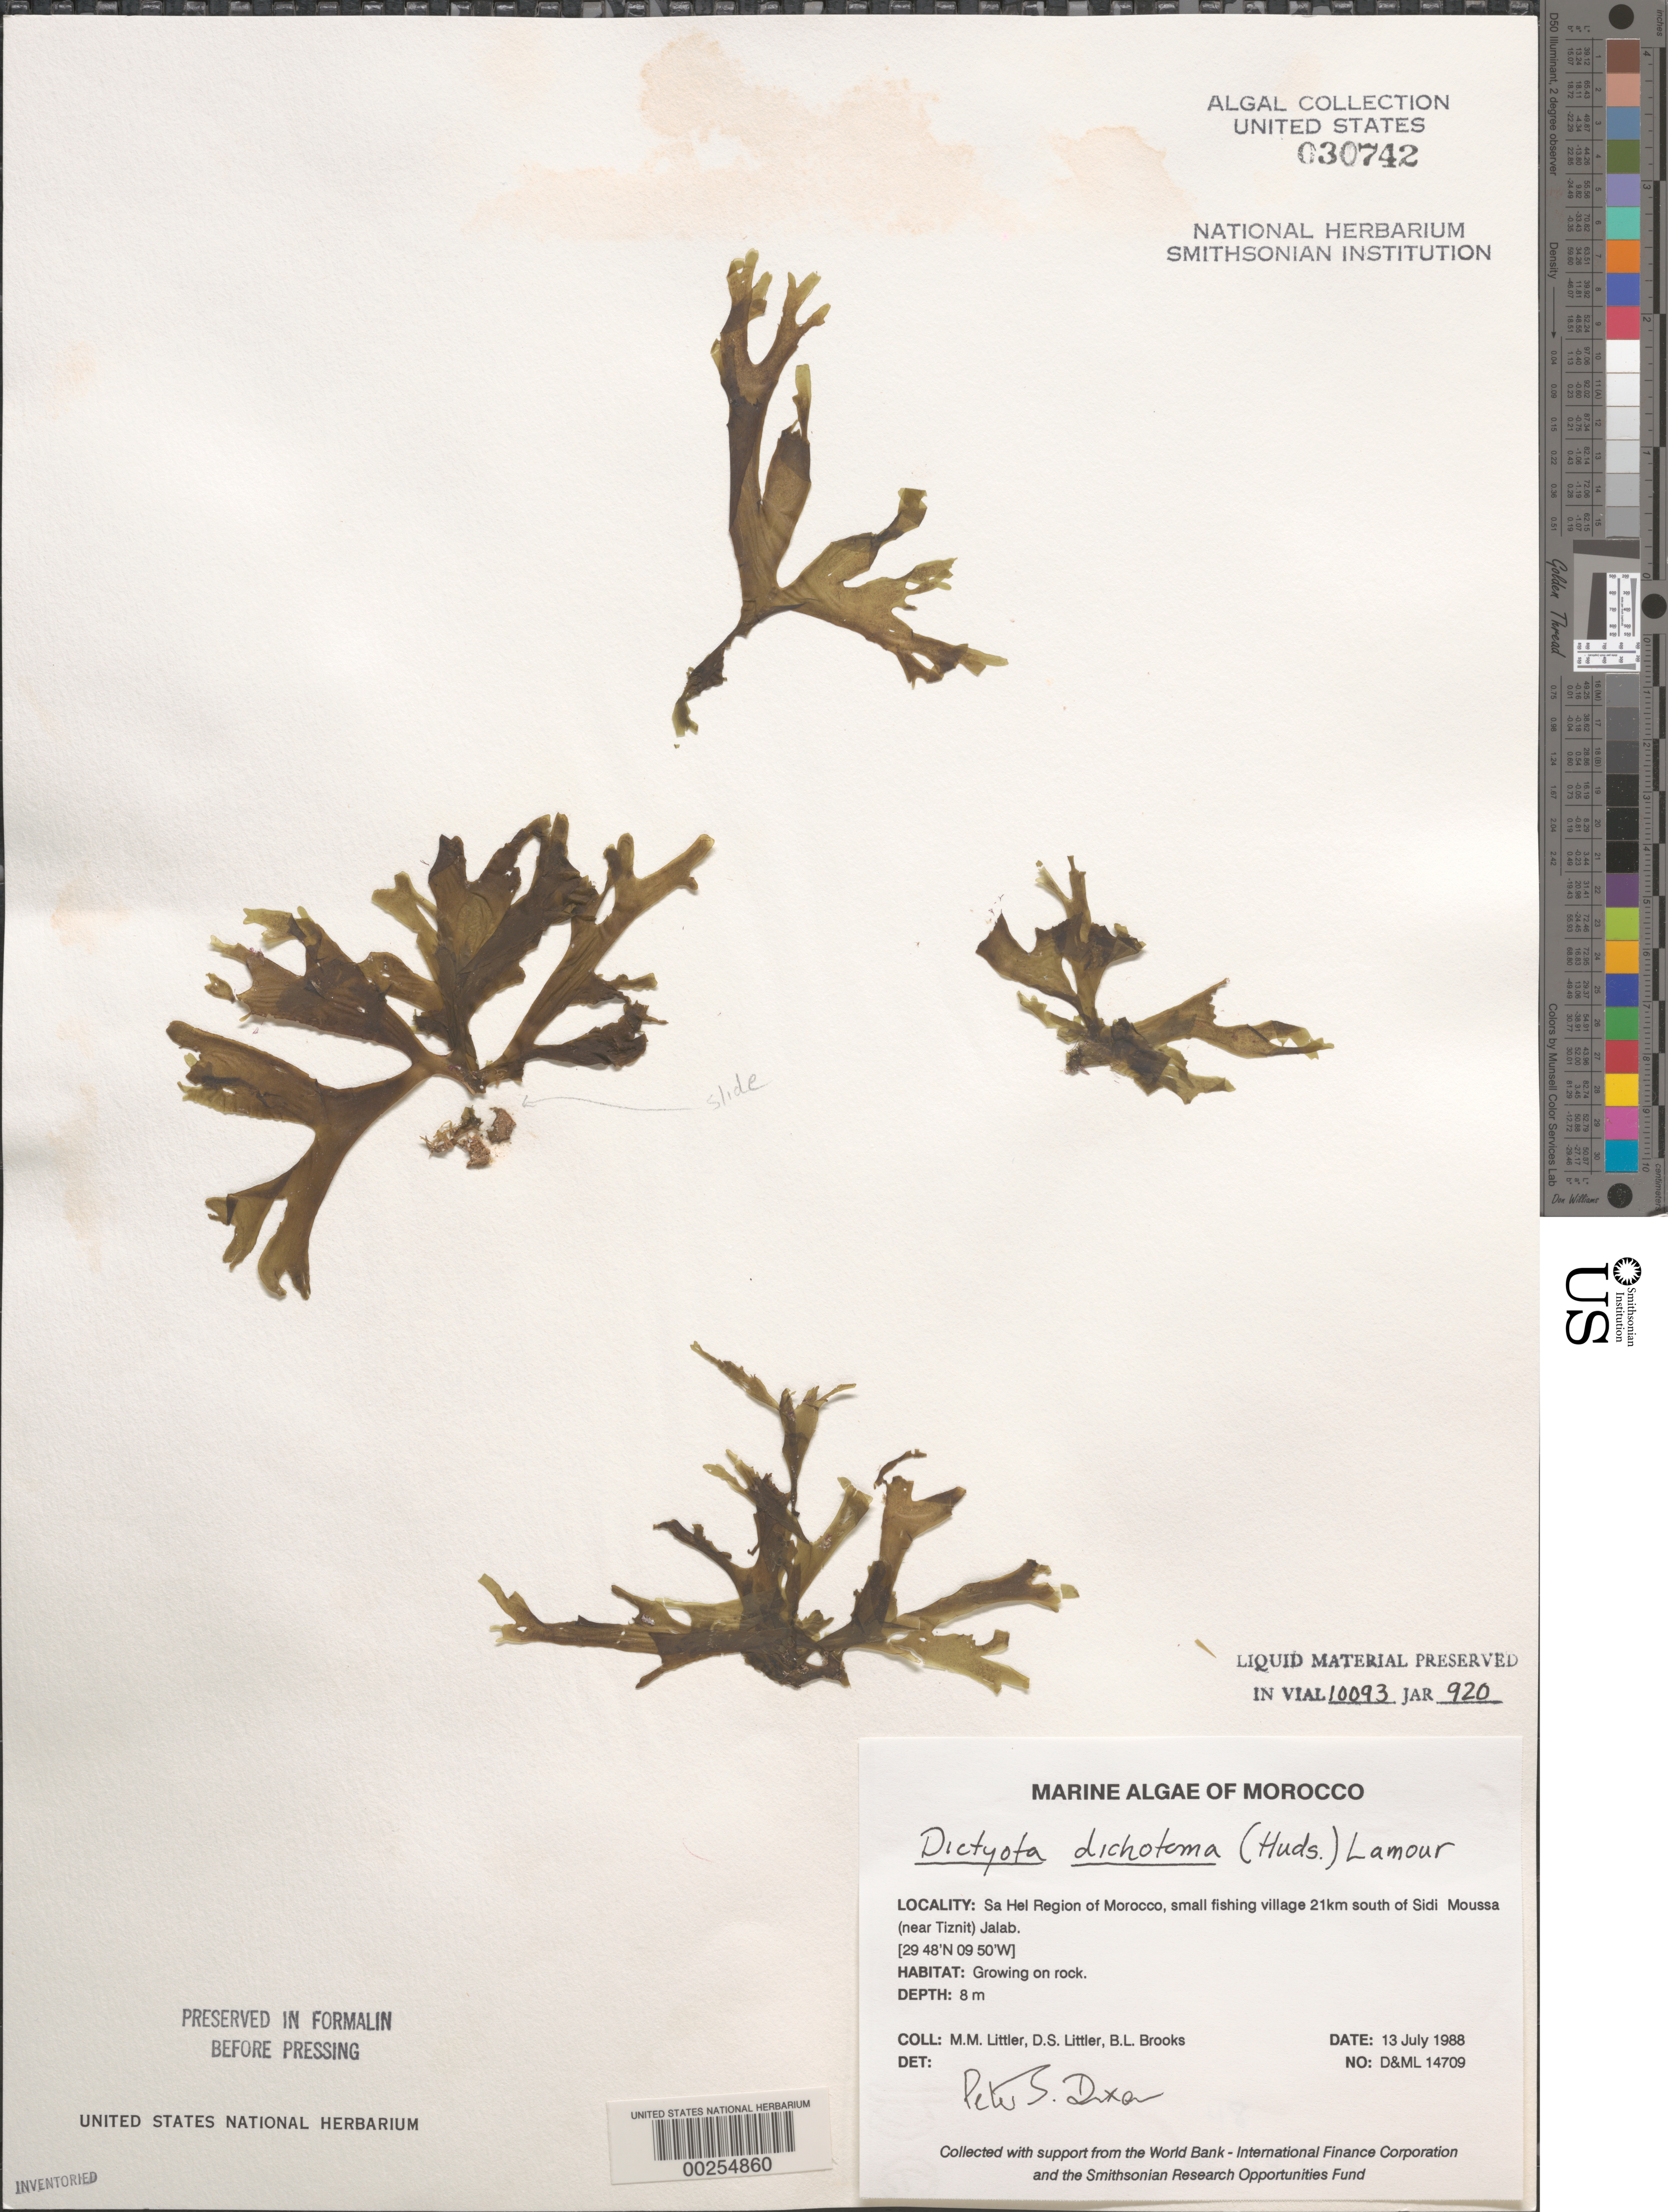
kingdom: Chromista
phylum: Ochrophyta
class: Phaeophyceae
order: Dictyotales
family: Dictyotaceae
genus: Dictyota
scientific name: Dictyota dichotoma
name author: (Huds.) J.V.Lamouroux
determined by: Dixon, P. S.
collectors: M. M. Littler, D. S. Littler & B. Brooks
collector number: D&ML 14709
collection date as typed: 13 Jul 1988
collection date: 1988-07-13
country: Morocco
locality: Sa Hel region, village 21 km south of Sidi Moussa (near Tiznit) Jalab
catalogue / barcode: US 30742